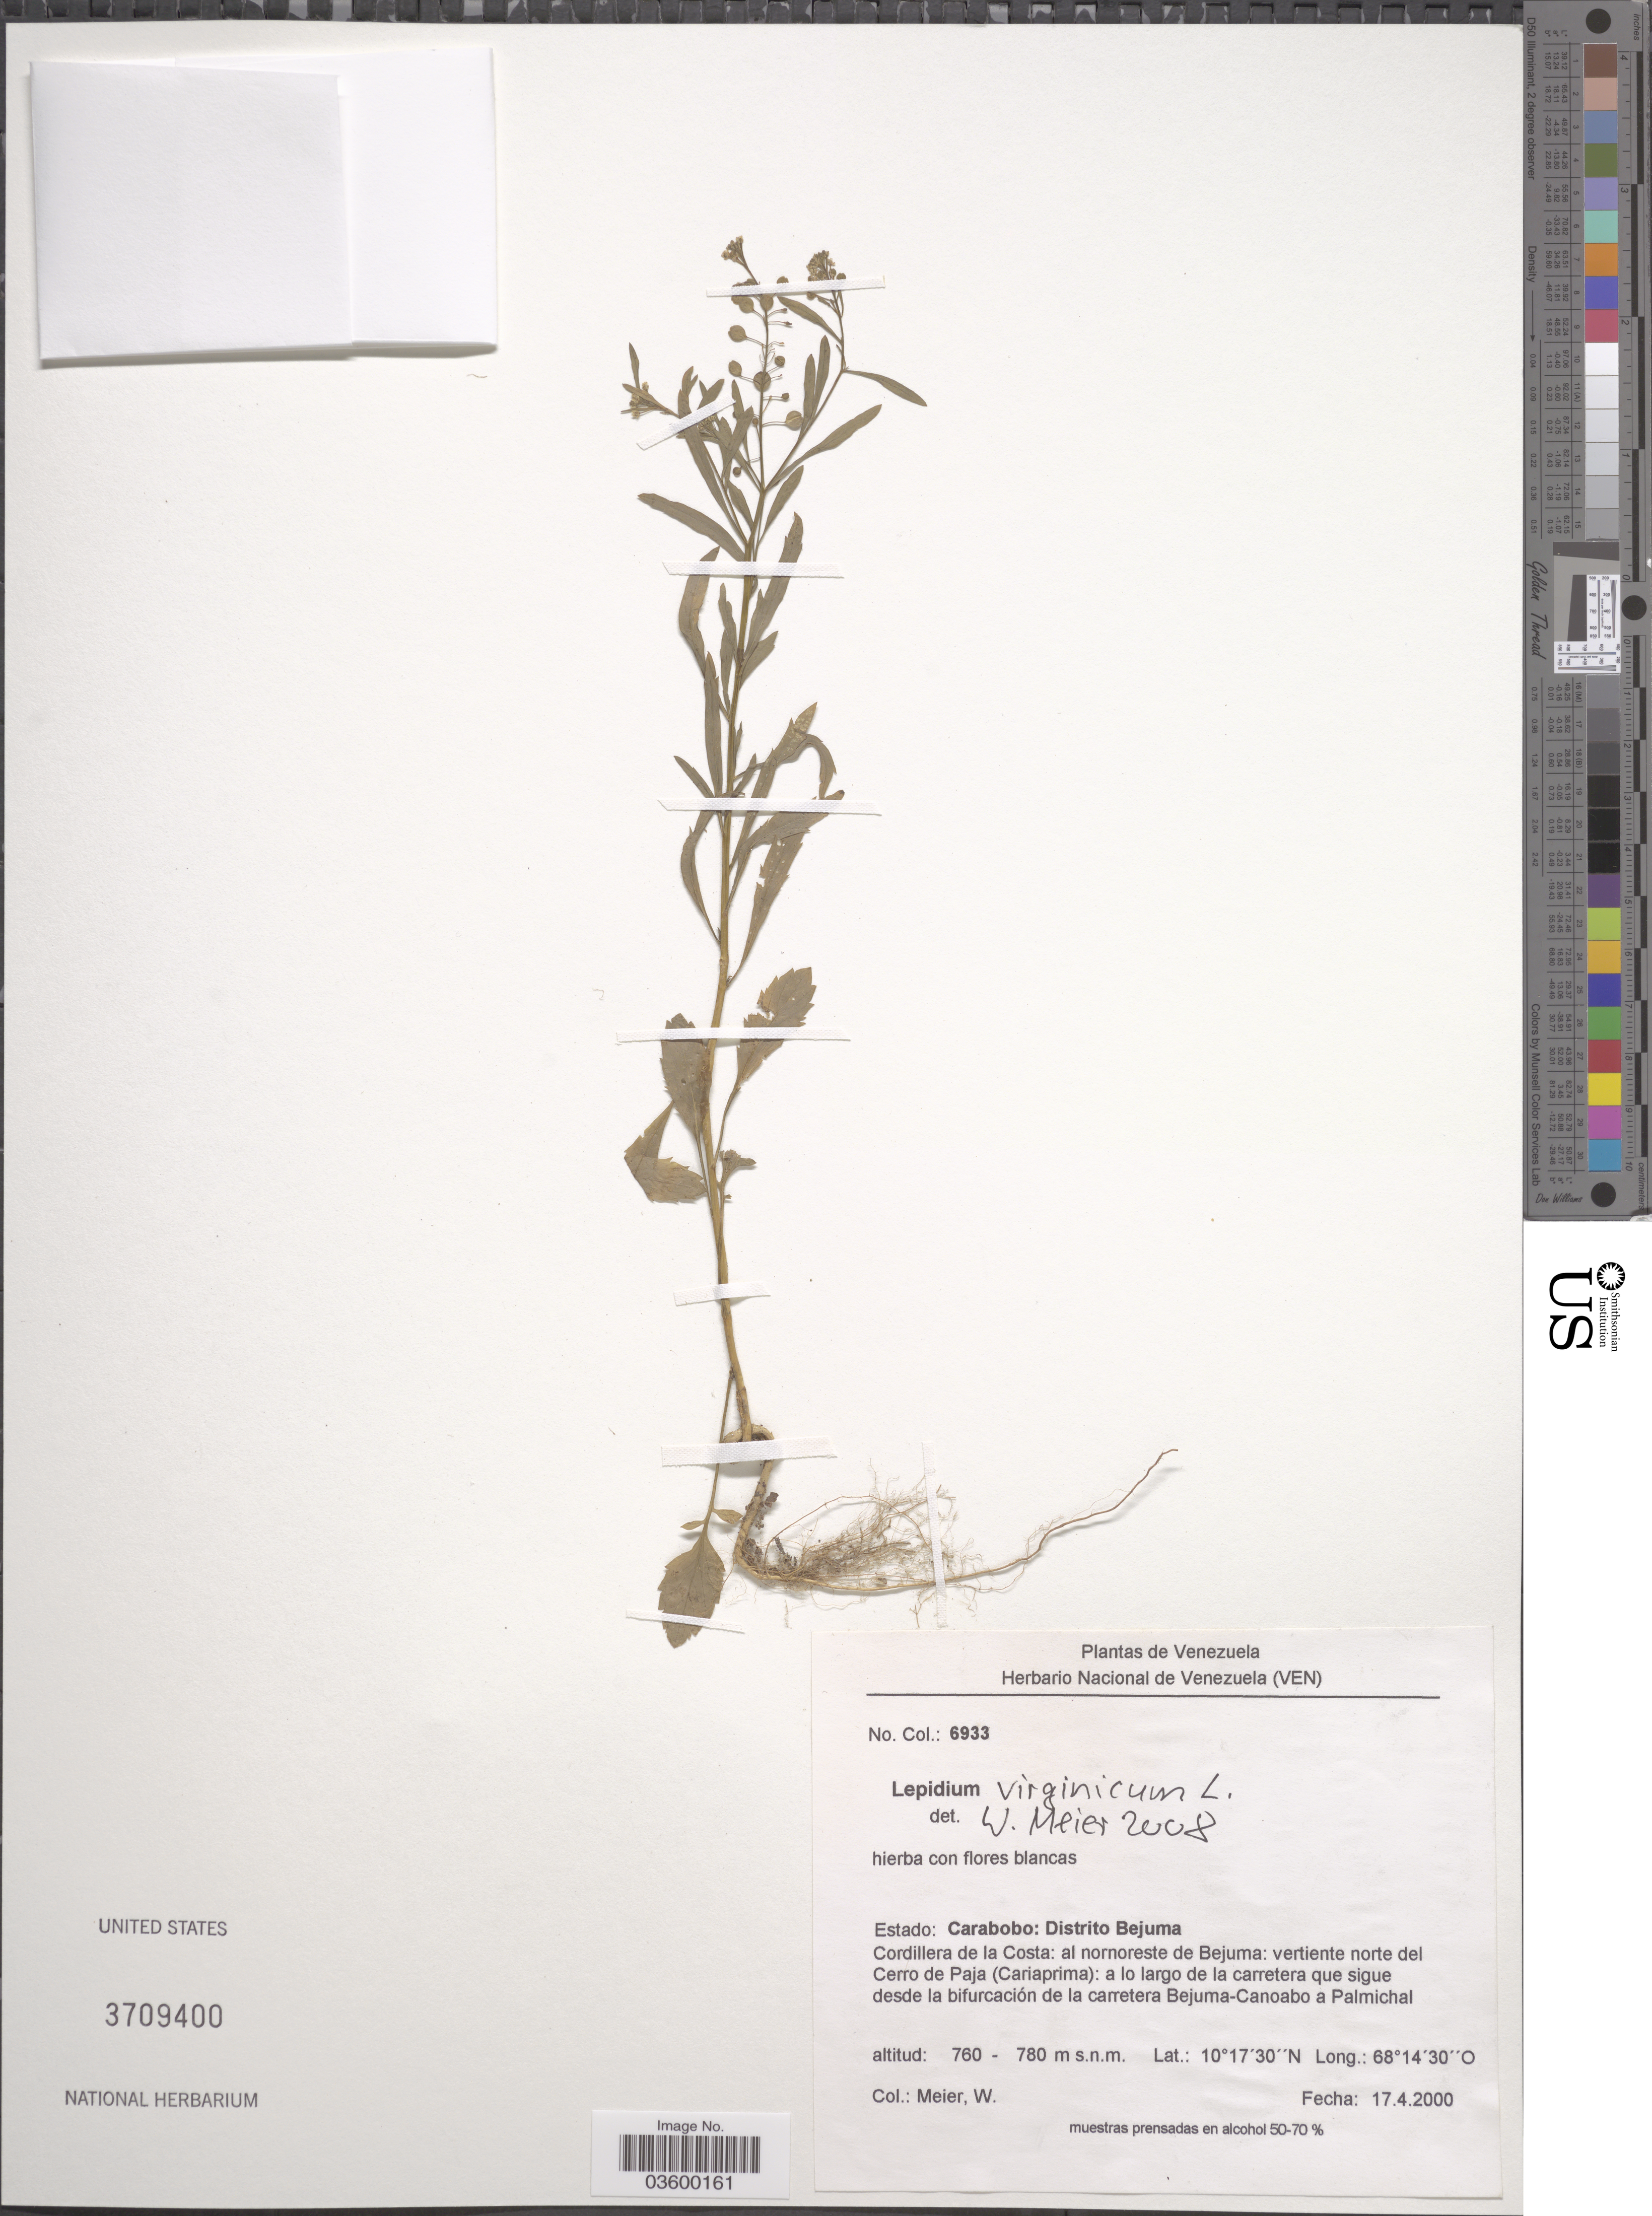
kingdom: Plantae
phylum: Tracheophyta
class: Magnoliopsida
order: Brassicales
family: Brassicaceae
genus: Lepidium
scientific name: Lepidium virginicum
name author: L.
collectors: W. Meier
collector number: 6933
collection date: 2000-04-17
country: Venezuela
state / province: Carabobo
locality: Distrito Bejuma. Cordillera de la Costa: al nornoreste de Bejuma: vertiente norte del Cerro de Paja (Cariaprima): a lo largo de la carretera que sigue desde la bifurcación de la carretera Bejuma-Canoabo a Palmichal.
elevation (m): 760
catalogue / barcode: US 3709400